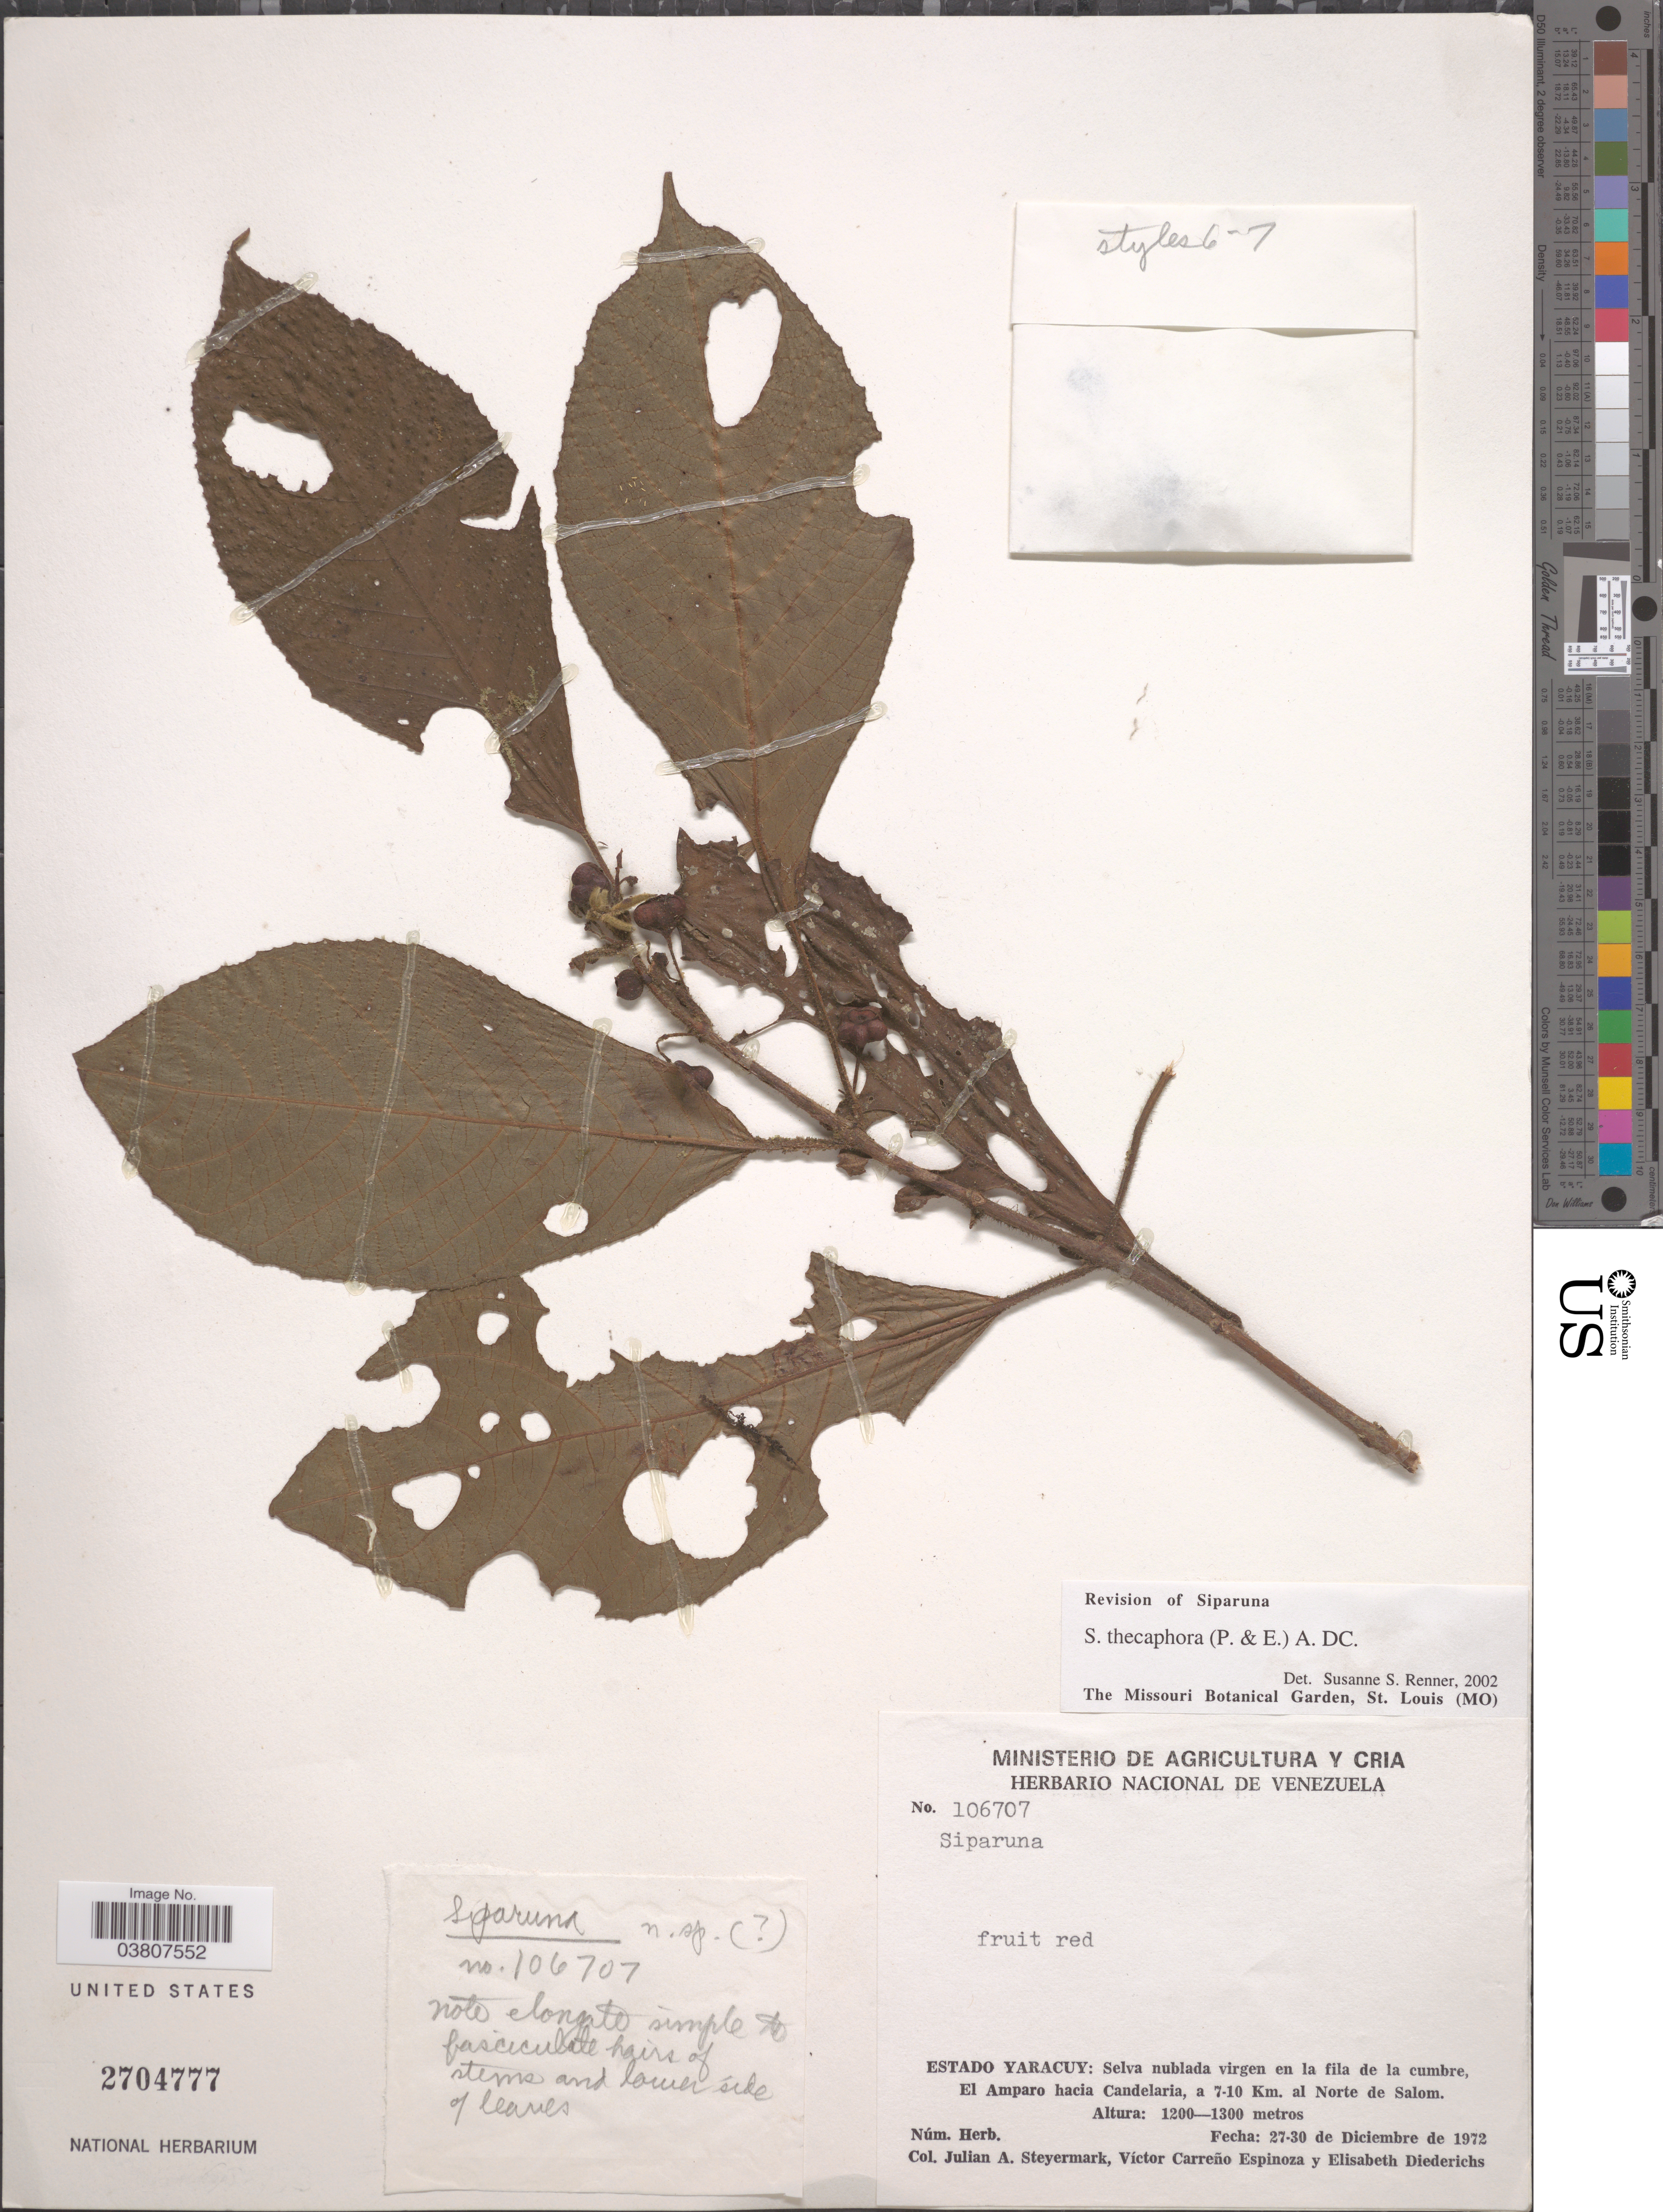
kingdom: Plantae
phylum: Tracheophyta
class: Magnoliopsida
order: Laurales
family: Siparunaceae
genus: Siparuna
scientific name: Siparuna thecaphora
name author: (Poepp. & Endl.) A. DC.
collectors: J. Steyermark, V. Carreño E. & E. Diederichs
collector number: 106707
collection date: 1972-12-27/1972-12-30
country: Venezuela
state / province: Yaracuy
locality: Selva nublada virgen en la fila de la cumbre, El Amparo hacia Candelaria, a 7-10 Km. al Norte de Salom.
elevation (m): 1200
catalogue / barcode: US 2704777